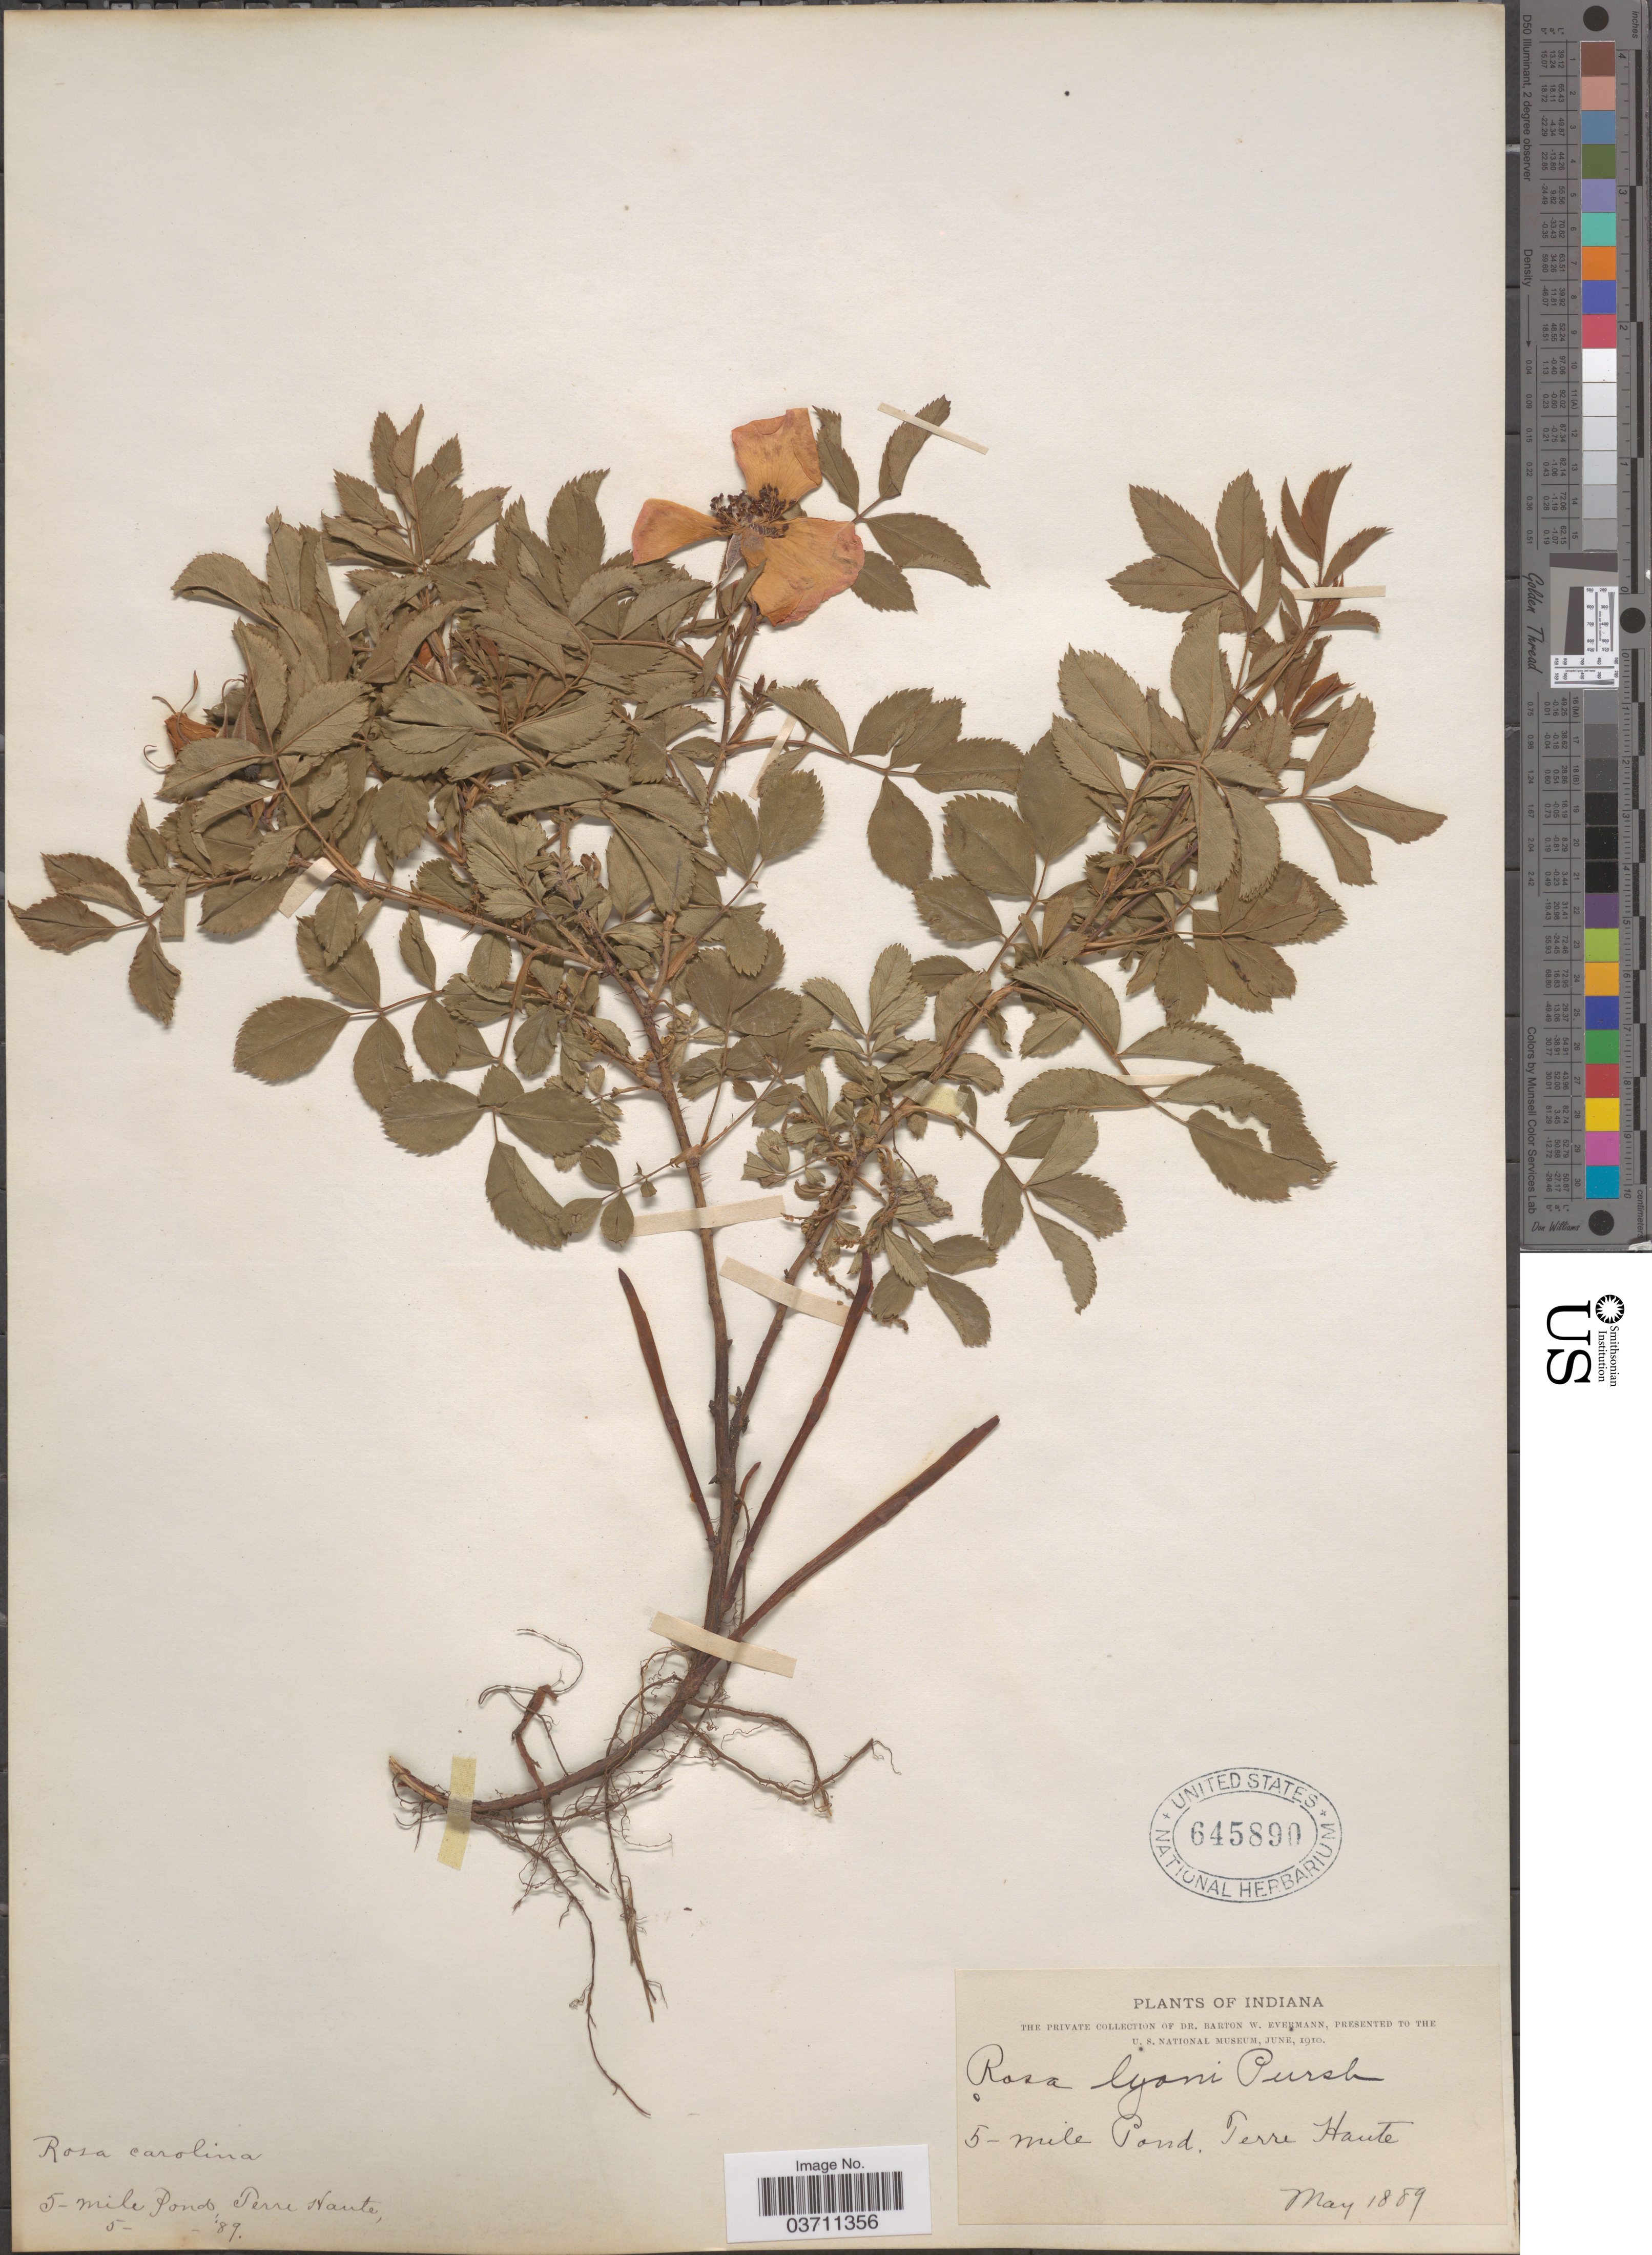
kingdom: Plantae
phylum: Tracheophyta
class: Magnoliopsida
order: Rosales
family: Rosaceae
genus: Rosa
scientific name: Rosa lyoni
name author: Pursh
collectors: B. W. Evermann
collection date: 1889-05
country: United States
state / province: Indiana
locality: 5-mile Pond. Terre Haute.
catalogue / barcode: US 645890